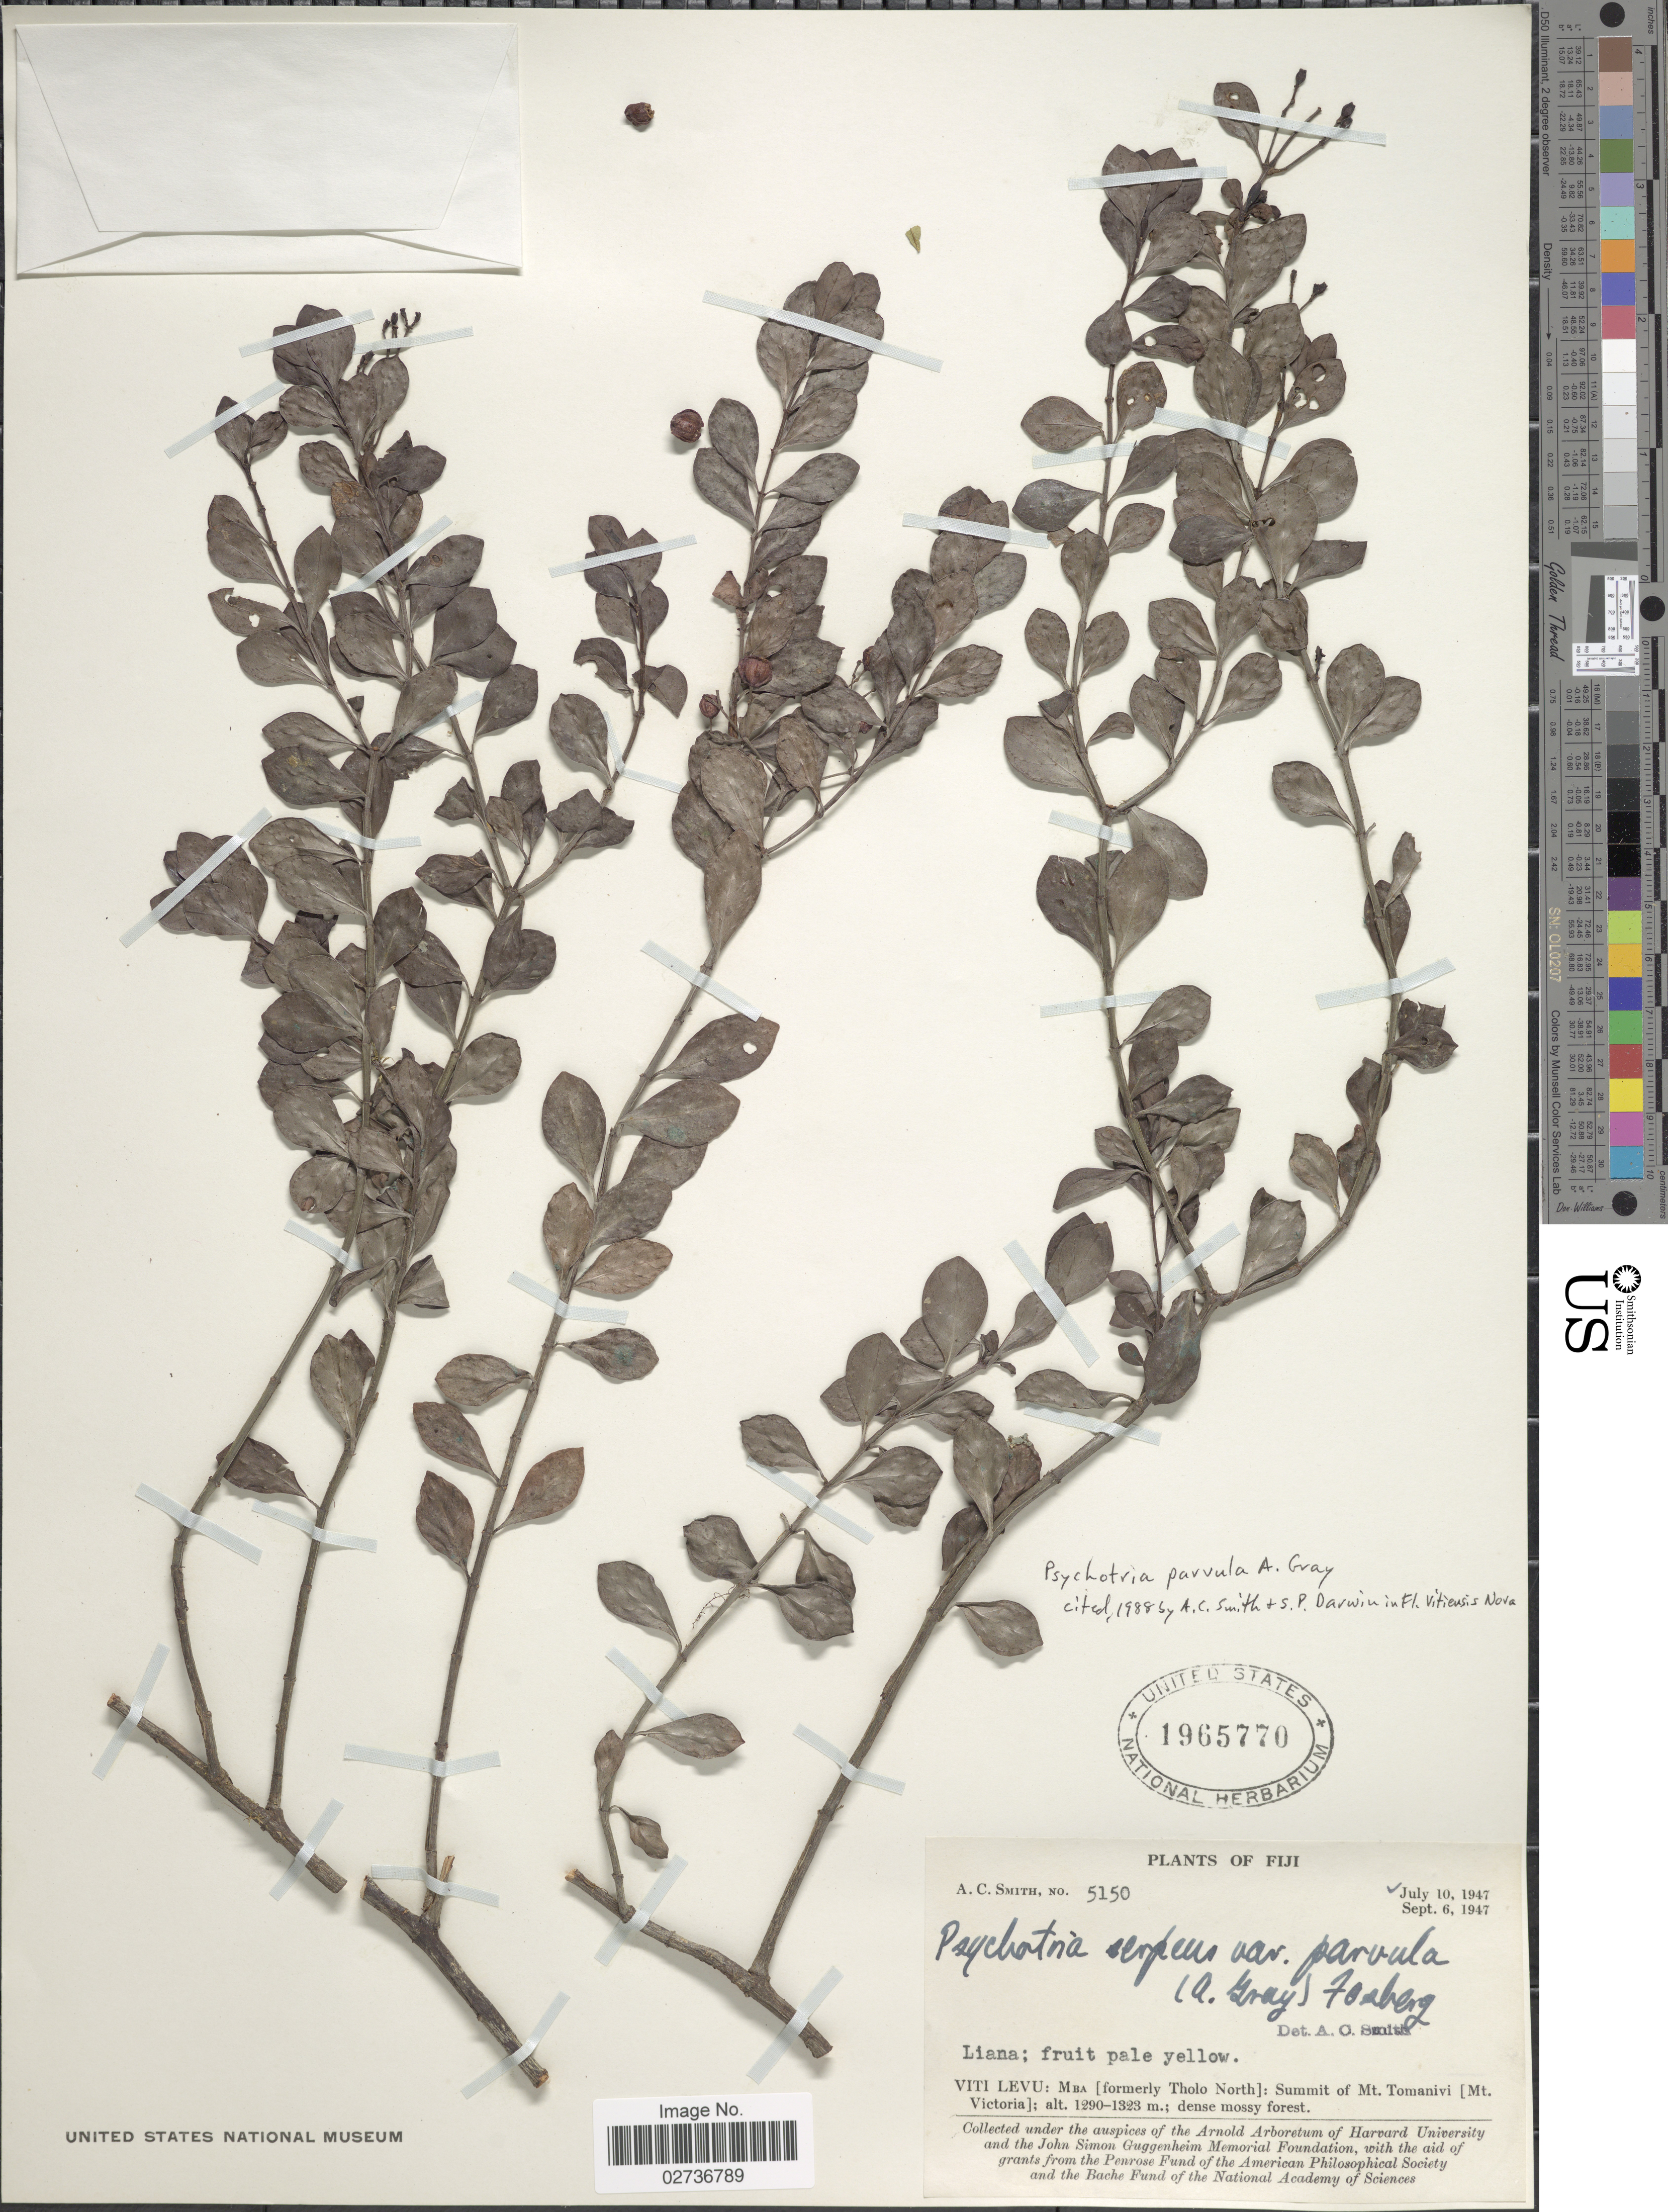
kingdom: Plantae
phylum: Tracheophyta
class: Magnoliopsida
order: Gentianales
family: Rubiaceae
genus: Psychotria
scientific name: Psychotria parvula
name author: A. Gray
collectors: A. C. Smith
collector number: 5150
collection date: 1947-07-10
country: Fiji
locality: Viti Levu: Mba [formerly Tholo North]: Summit of Mt. Tomanivi [Mt. Victoria]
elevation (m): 1290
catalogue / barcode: US 1965770